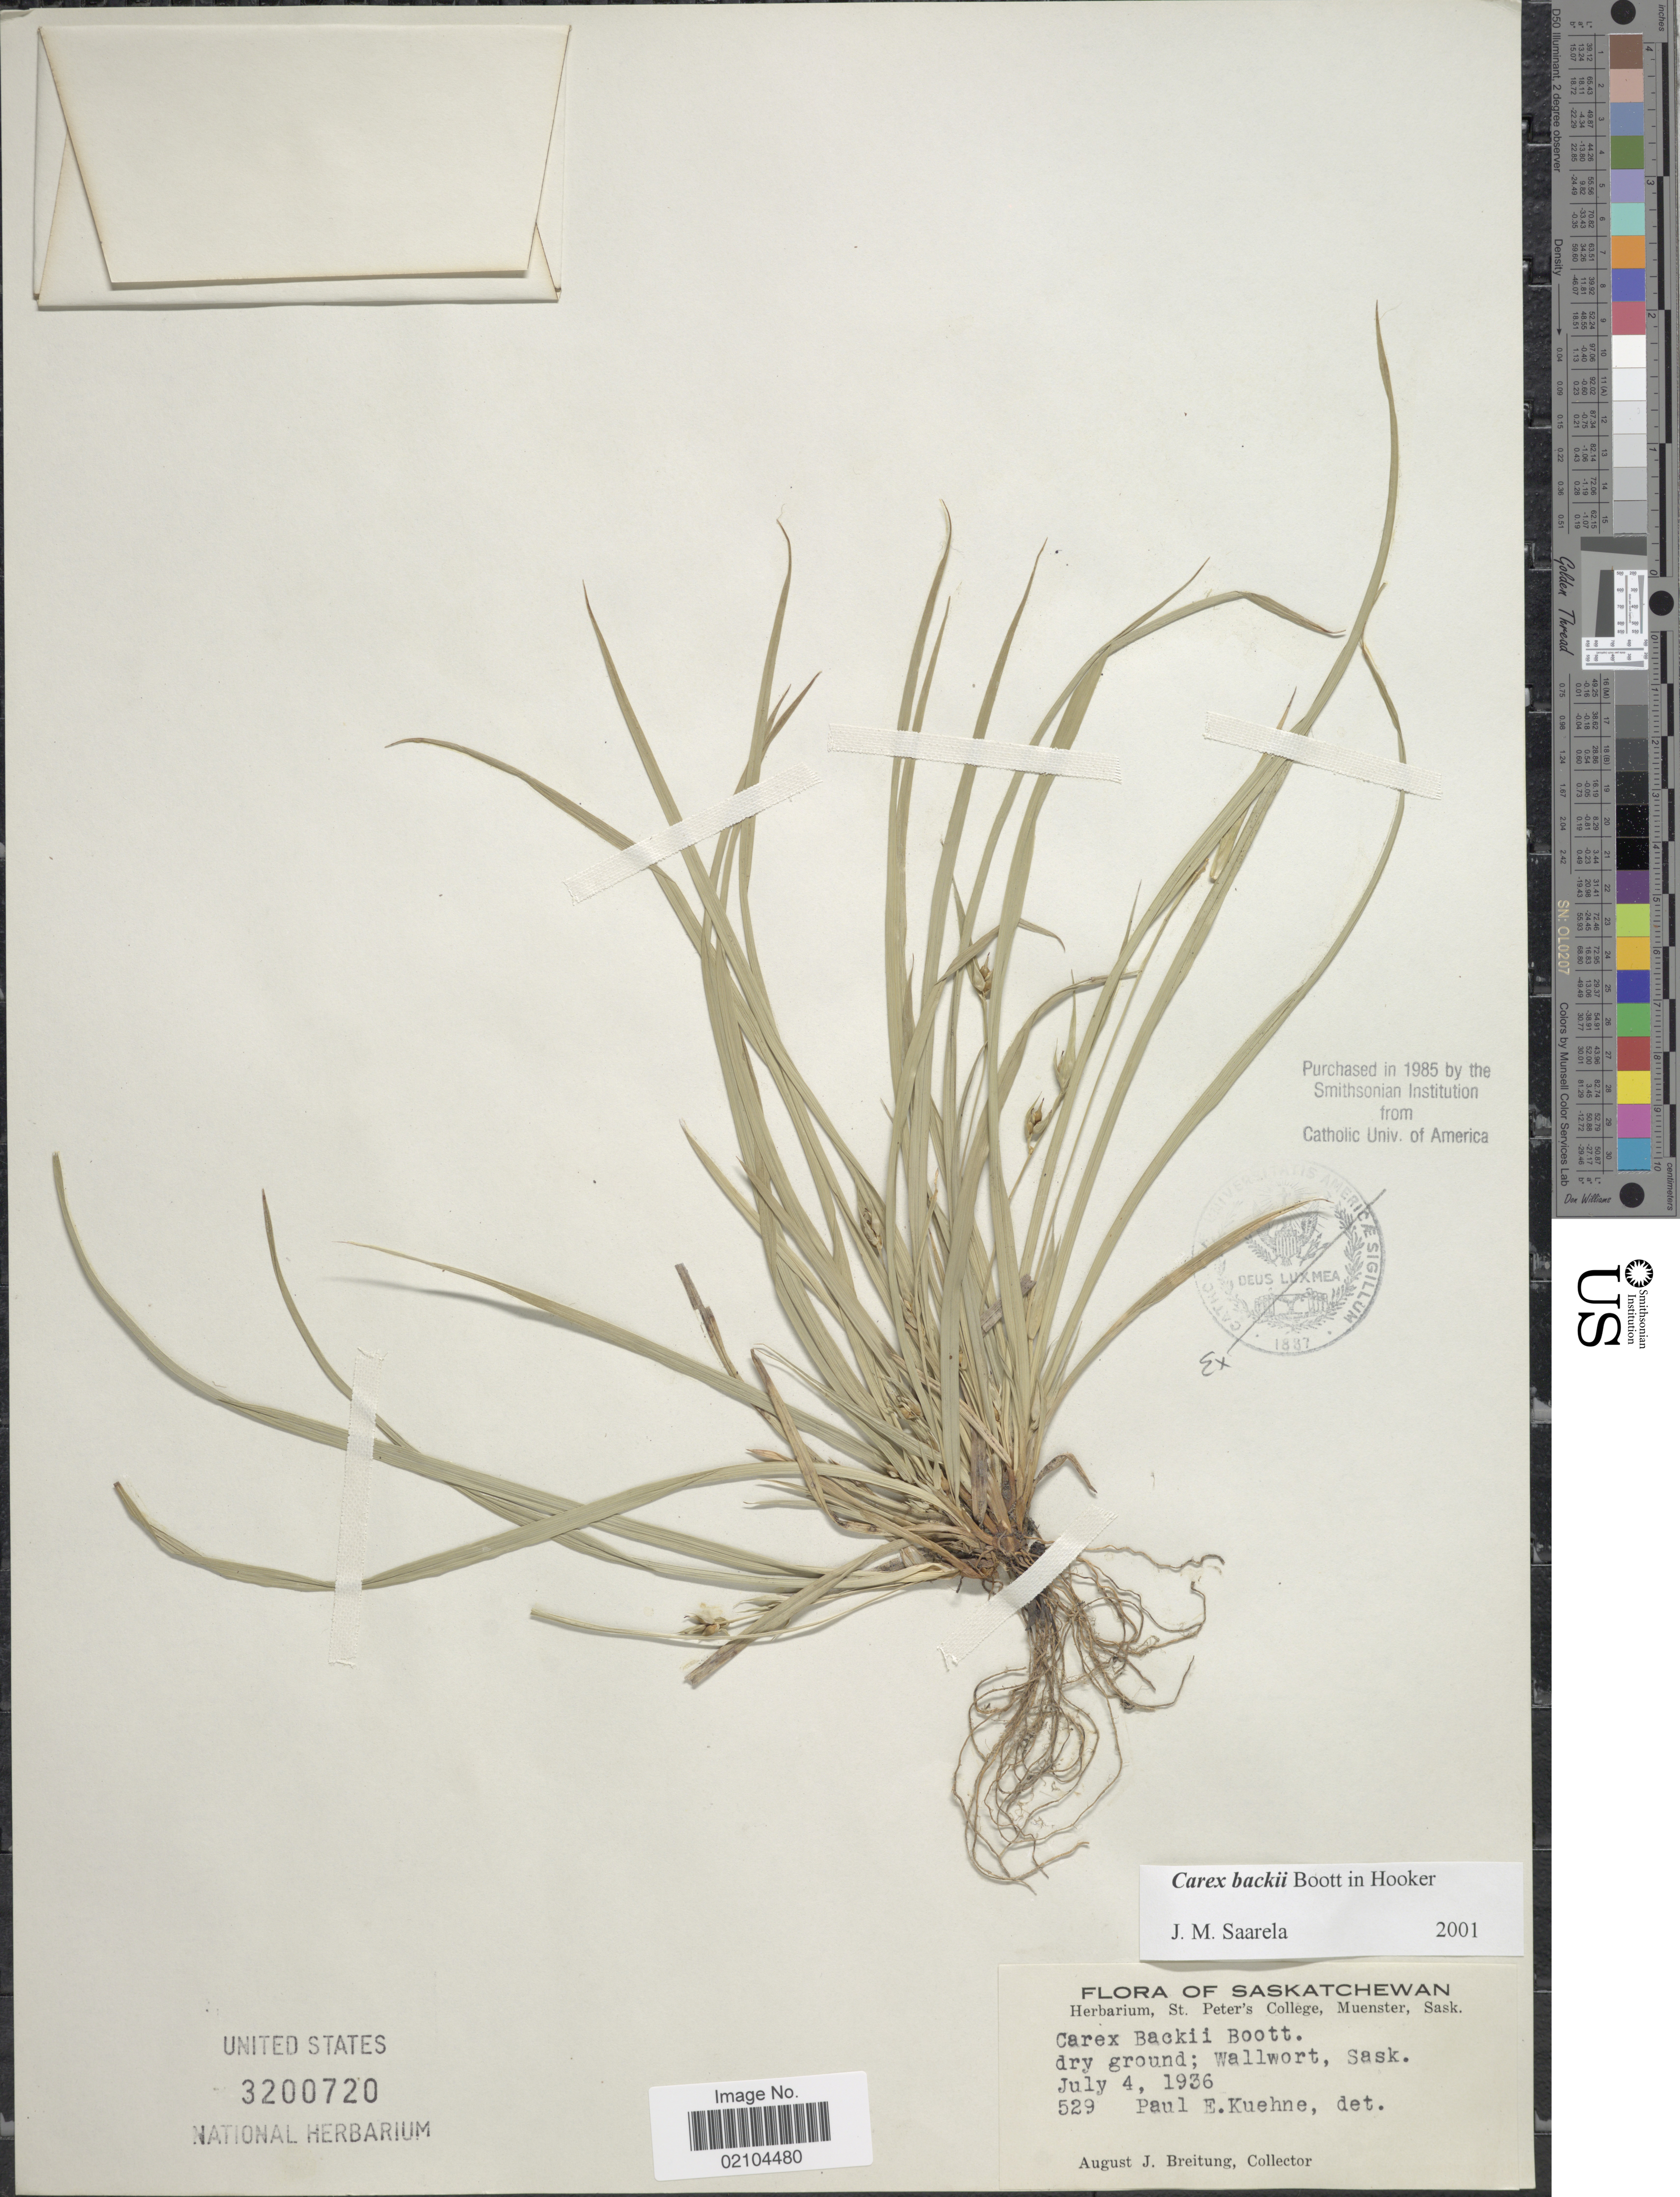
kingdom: Plantae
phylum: Tracheophyta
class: Liliopsida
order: Poales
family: Cyperaceae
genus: Carex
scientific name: Carex backii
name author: Boott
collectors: A. Breitung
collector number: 529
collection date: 1936-07-04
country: Canada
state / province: Saskatchewan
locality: Wallwort.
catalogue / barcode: US 3200720